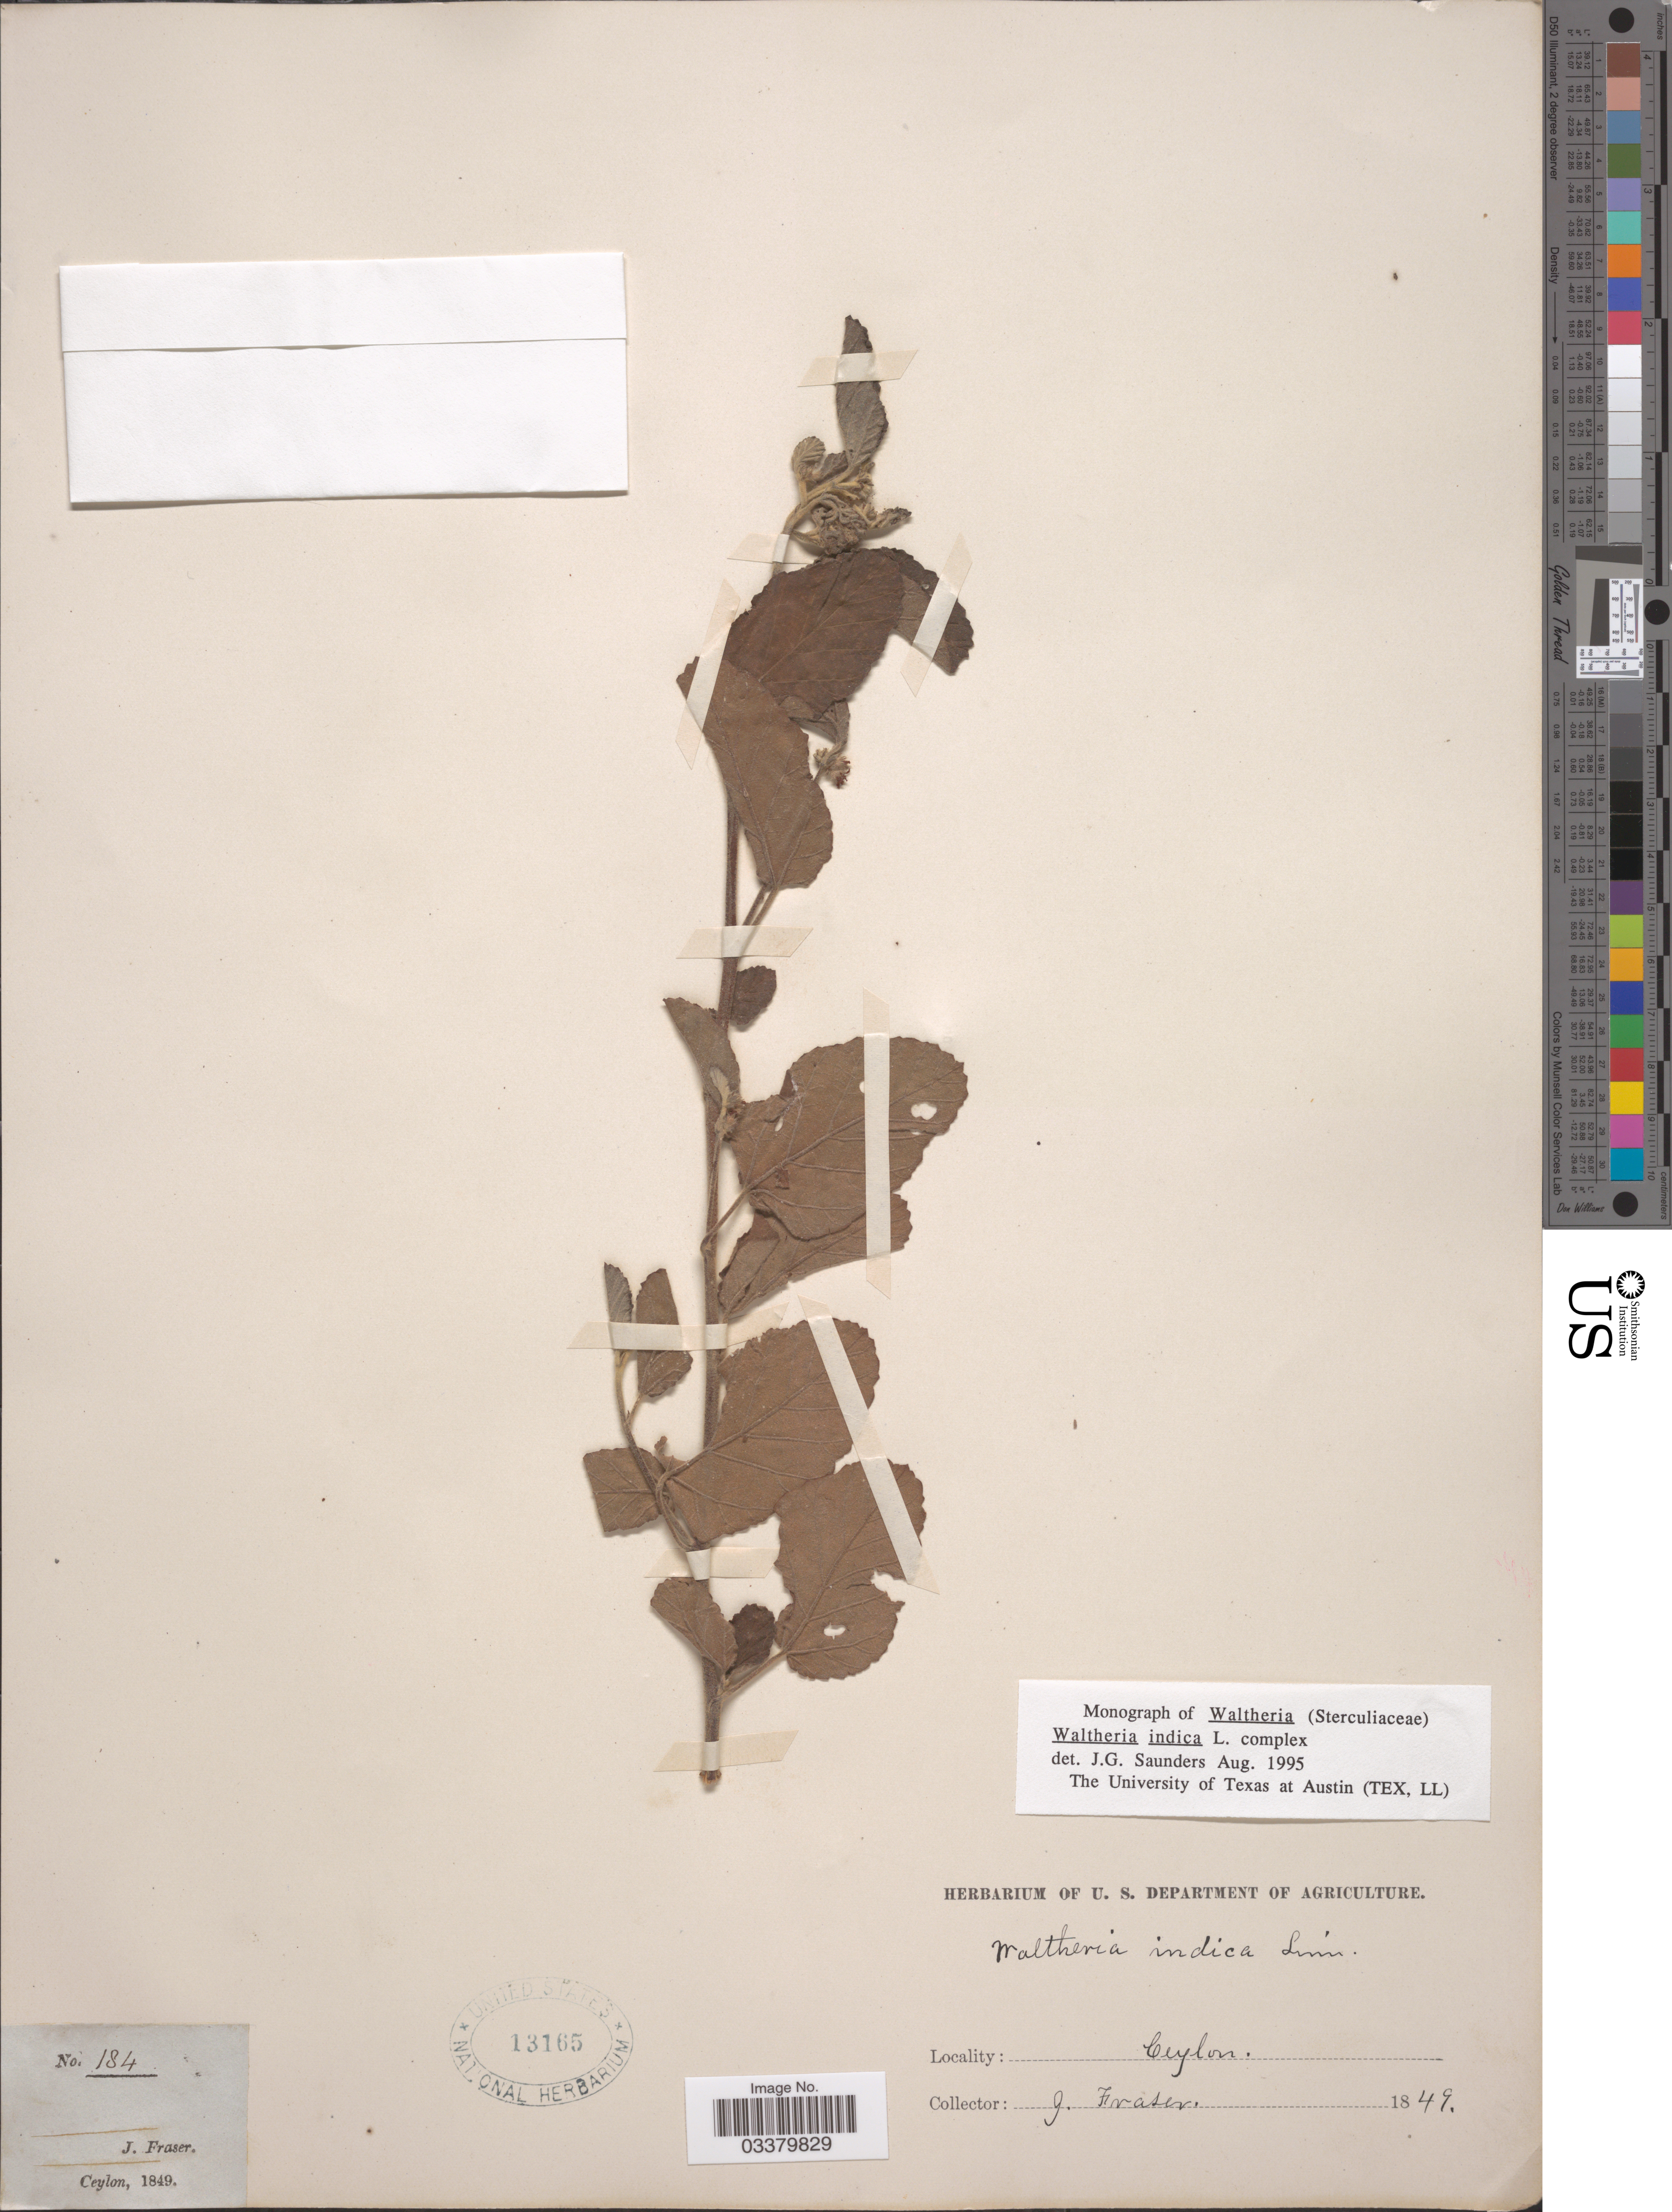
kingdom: Plantae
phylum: Tracheophyta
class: Magnoliopsida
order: Malvales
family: Malvaceae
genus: Waltheria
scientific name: Waltheria indica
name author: L.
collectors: J. Fraser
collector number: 184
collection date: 1849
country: Sri Lanka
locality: Ceylon.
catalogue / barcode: US 13165